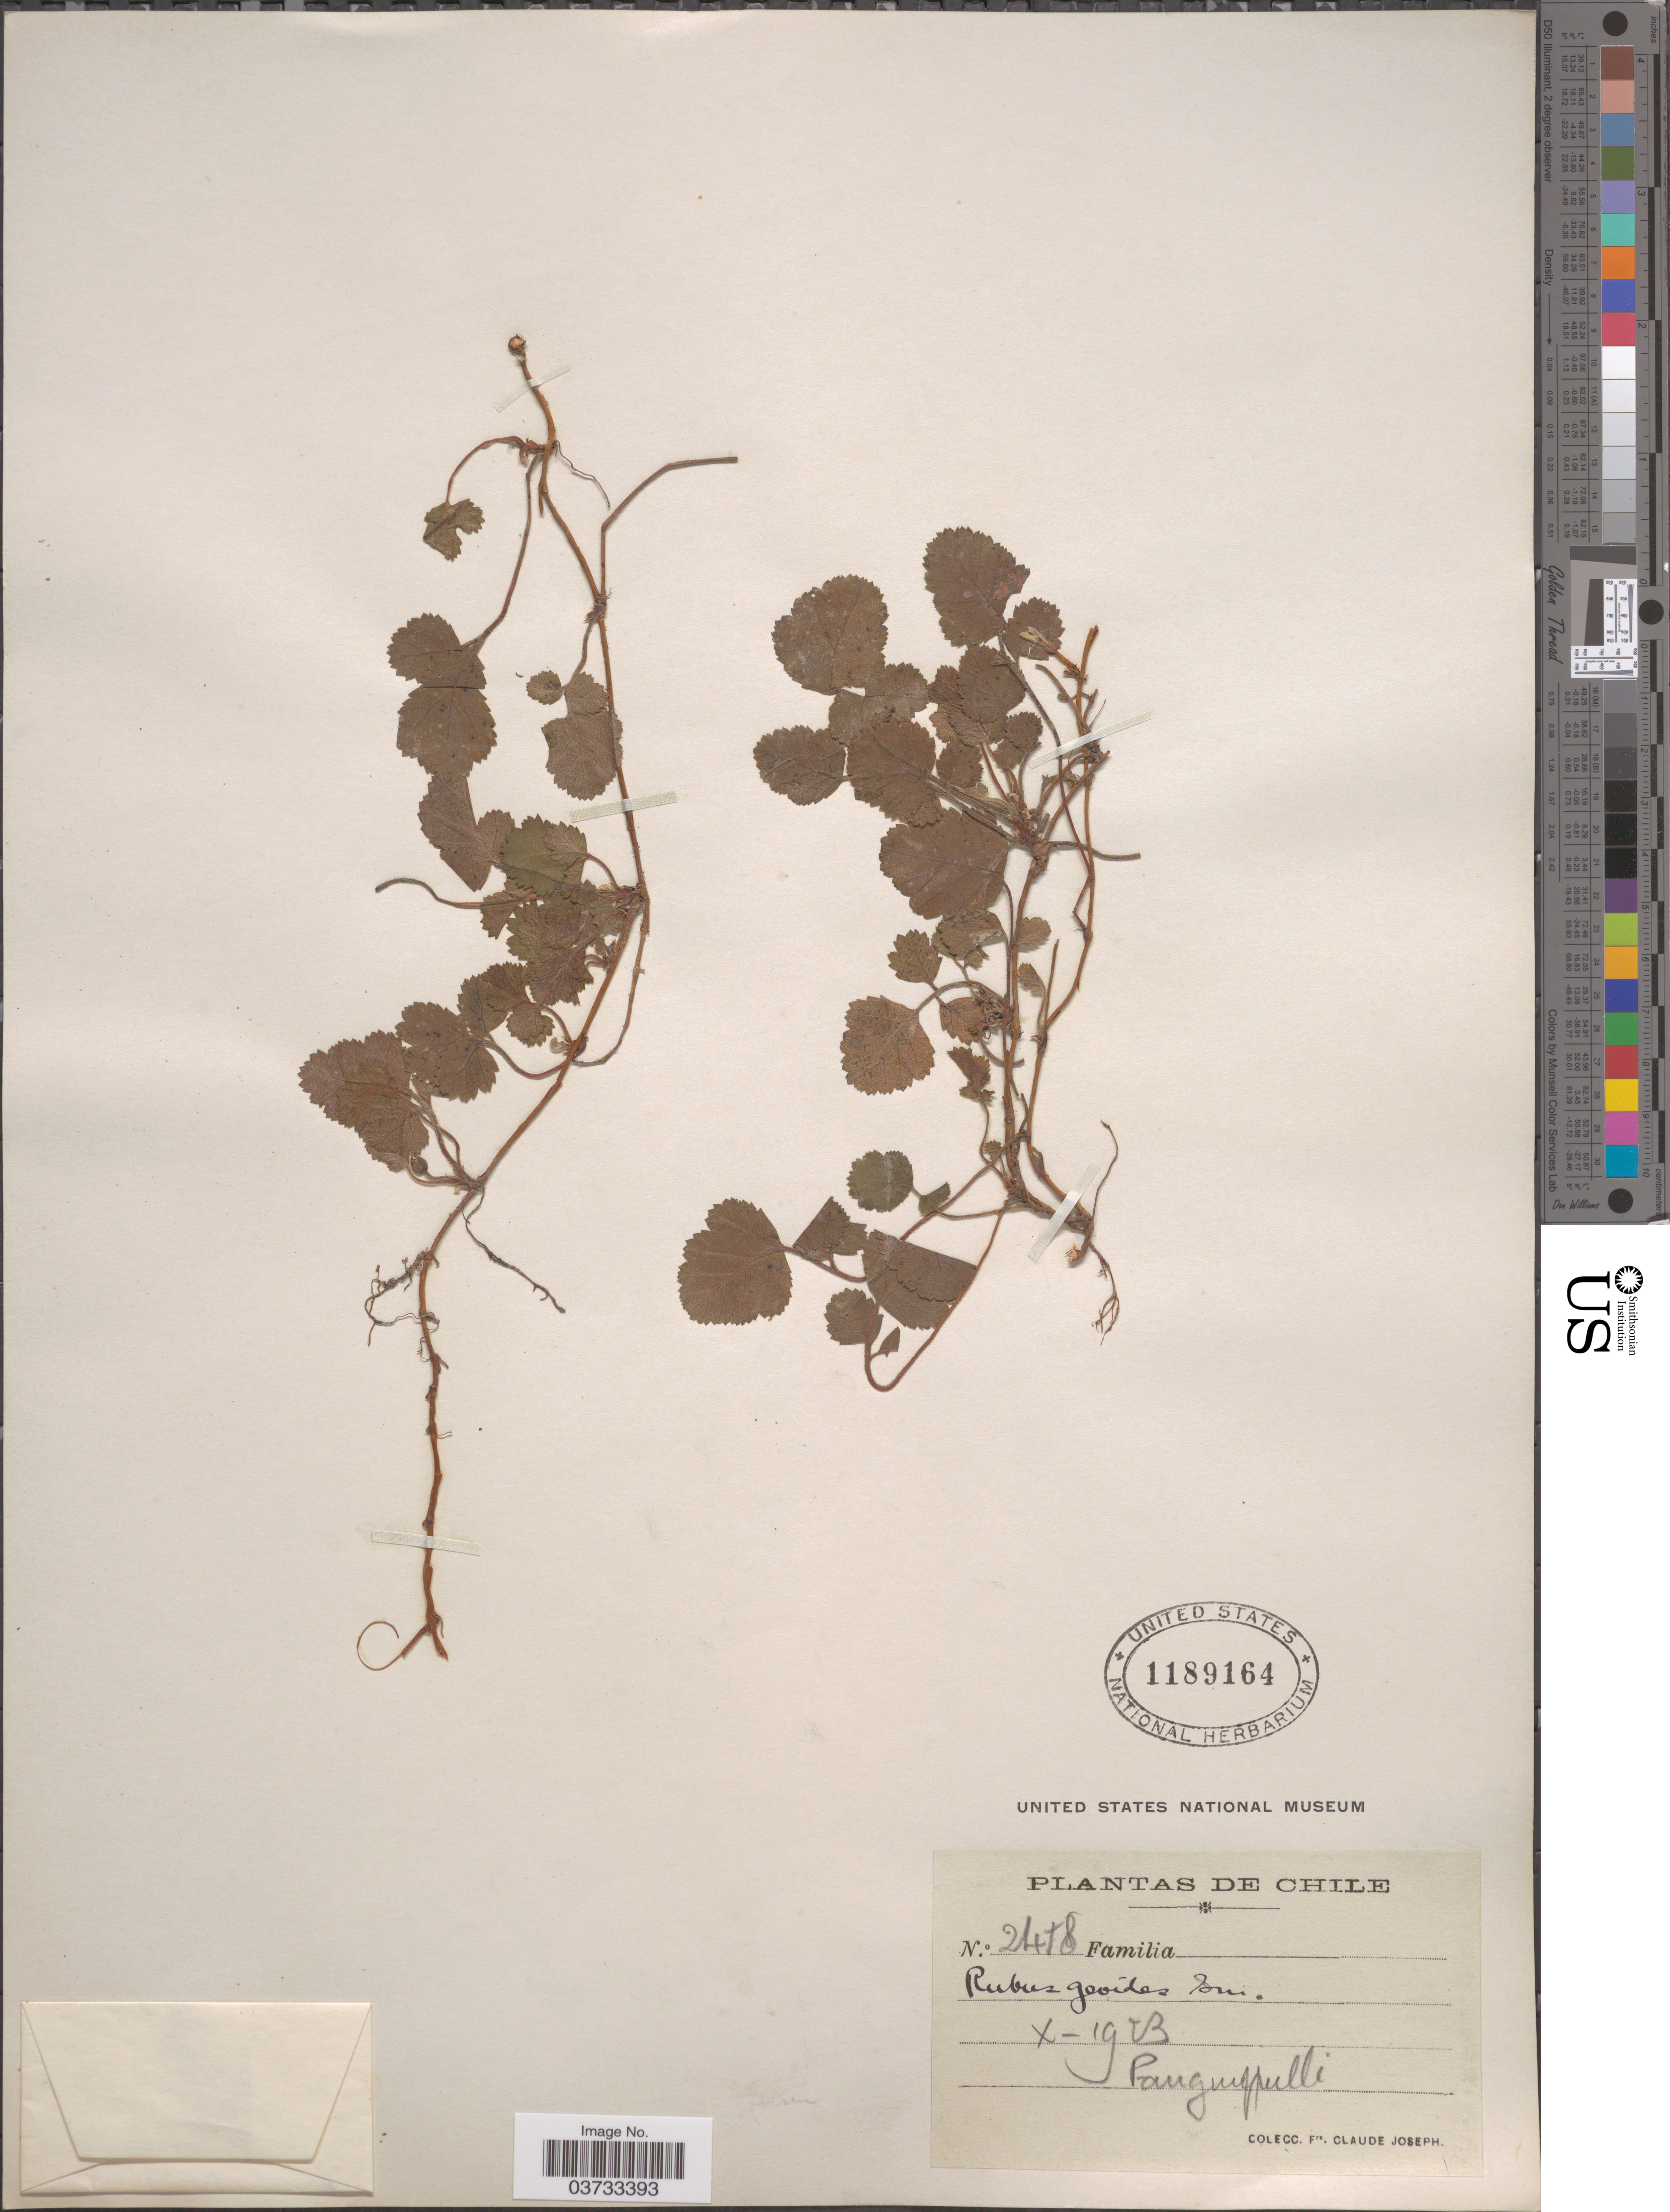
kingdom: Plantae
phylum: Tracheophyta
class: Magnoliopsida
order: Rosales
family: Rosaceae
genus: Rubus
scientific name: Rubus geoides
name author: Sm.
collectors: Bro. Claude-Joseph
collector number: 2418*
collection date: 1923-10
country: Chile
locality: Panguipulli.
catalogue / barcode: US 1189164